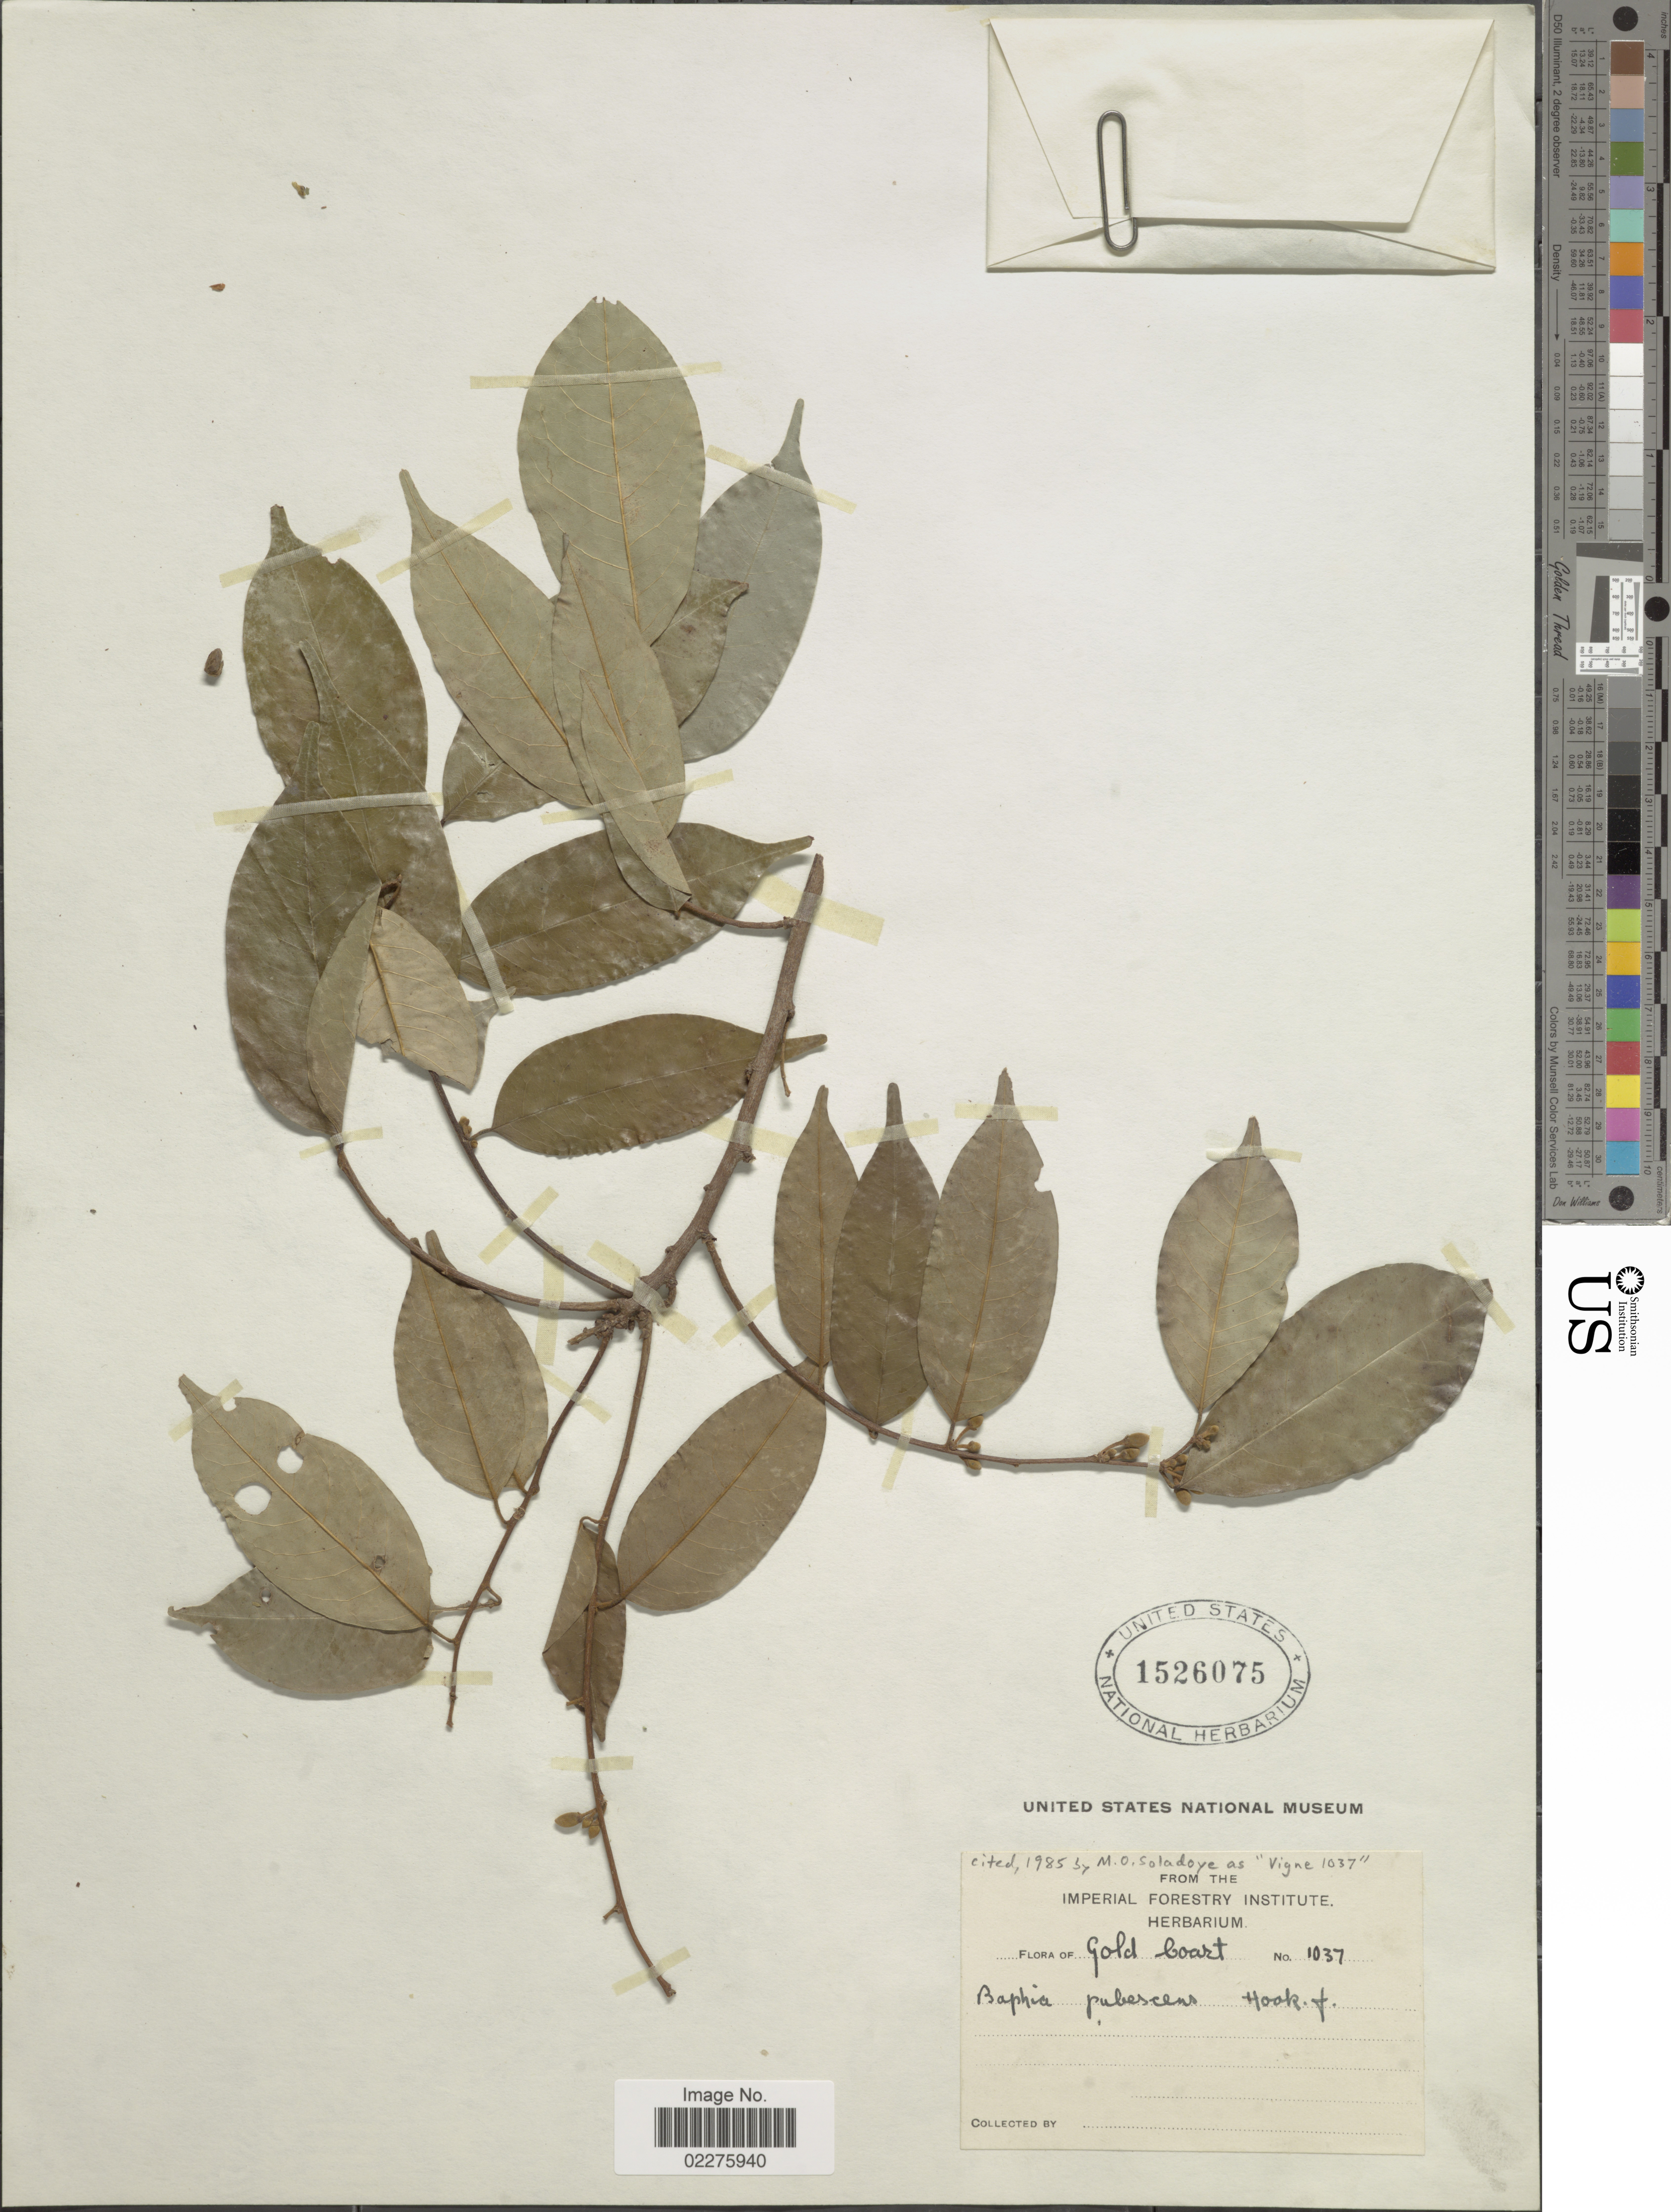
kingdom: Plantae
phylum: Tracheophyta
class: Magnoliopsida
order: Fabales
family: Fabaceae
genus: Baphia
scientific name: Baphia pubescens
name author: Hook. f.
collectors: ex herb. Forestry Institute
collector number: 1037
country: Ghana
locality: Gold Coast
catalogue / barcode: US 1526075